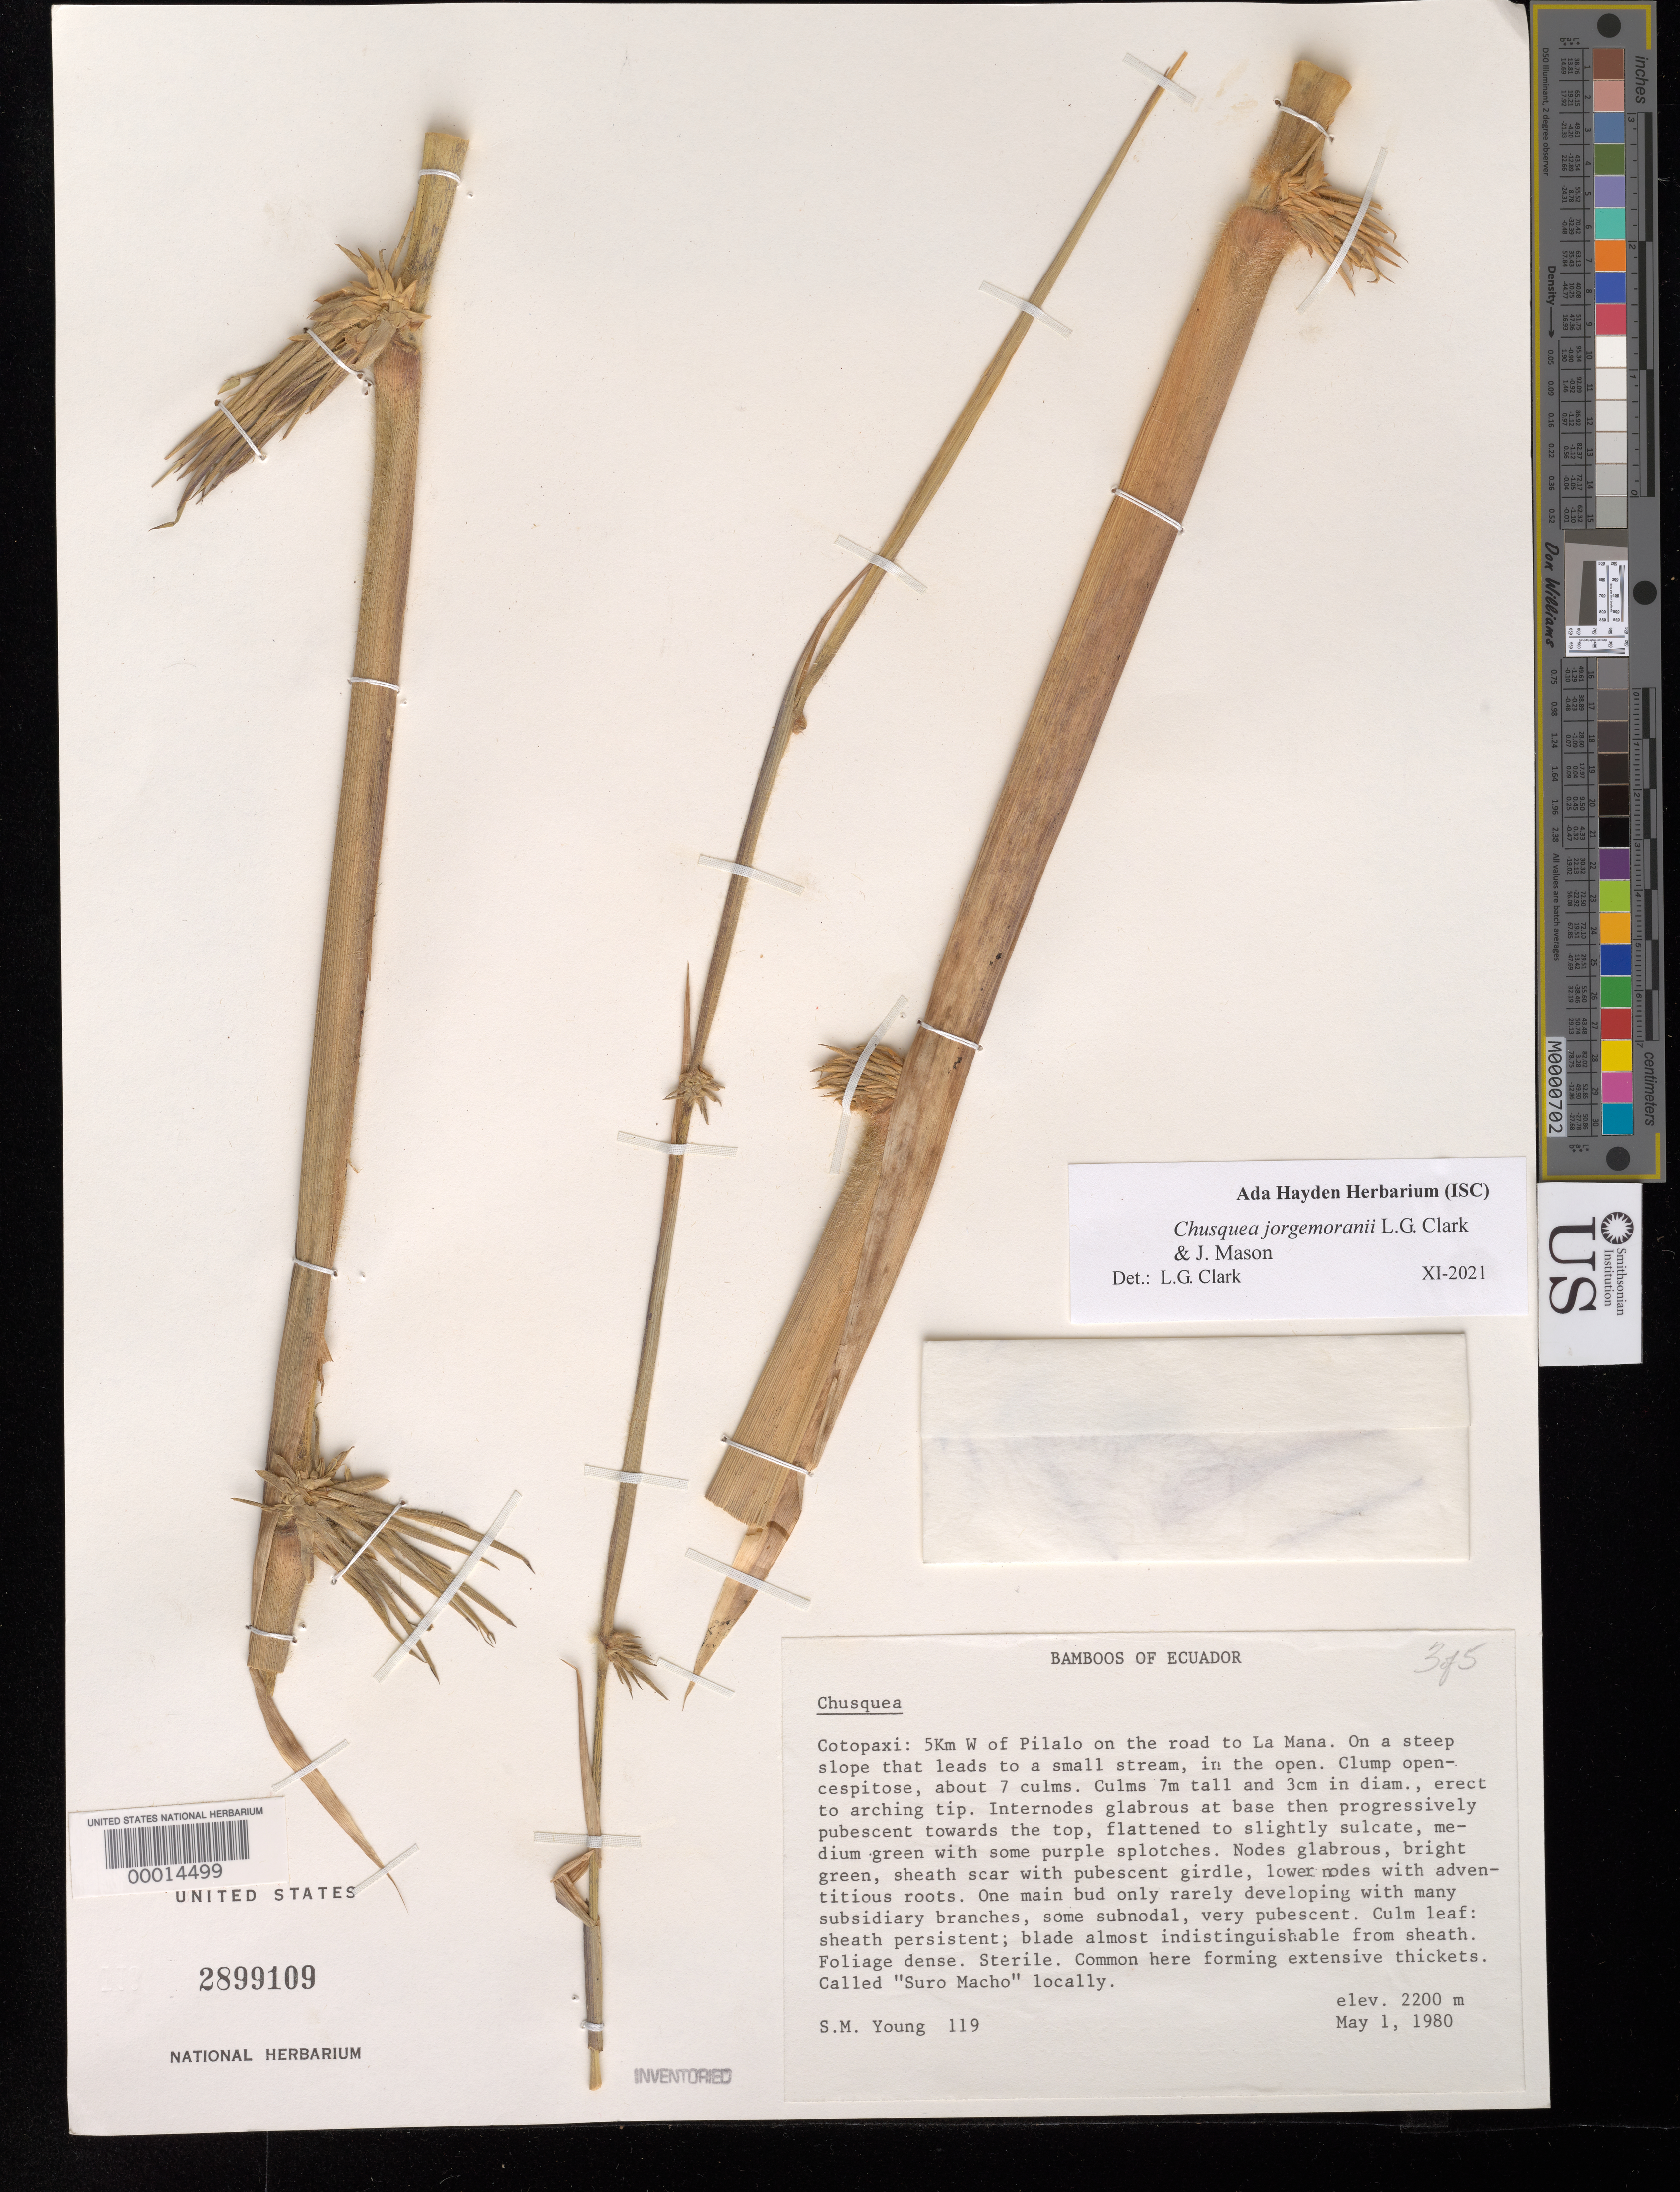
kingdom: Plantae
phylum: Tracheophyta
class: Liliopsida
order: Poales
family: Poaceae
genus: Chusquea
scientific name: Chusquea jorgemoranii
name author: L.G. Clark & J.J.Mason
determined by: Clark, Lynn G., (ISC), Iowa State University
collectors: S. Young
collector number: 119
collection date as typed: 01 May 1980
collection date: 1980-05-01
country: Ecuador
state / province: Cotopaxi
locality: Pilalo, la Mana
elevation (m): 2200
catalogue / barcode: US 2899109